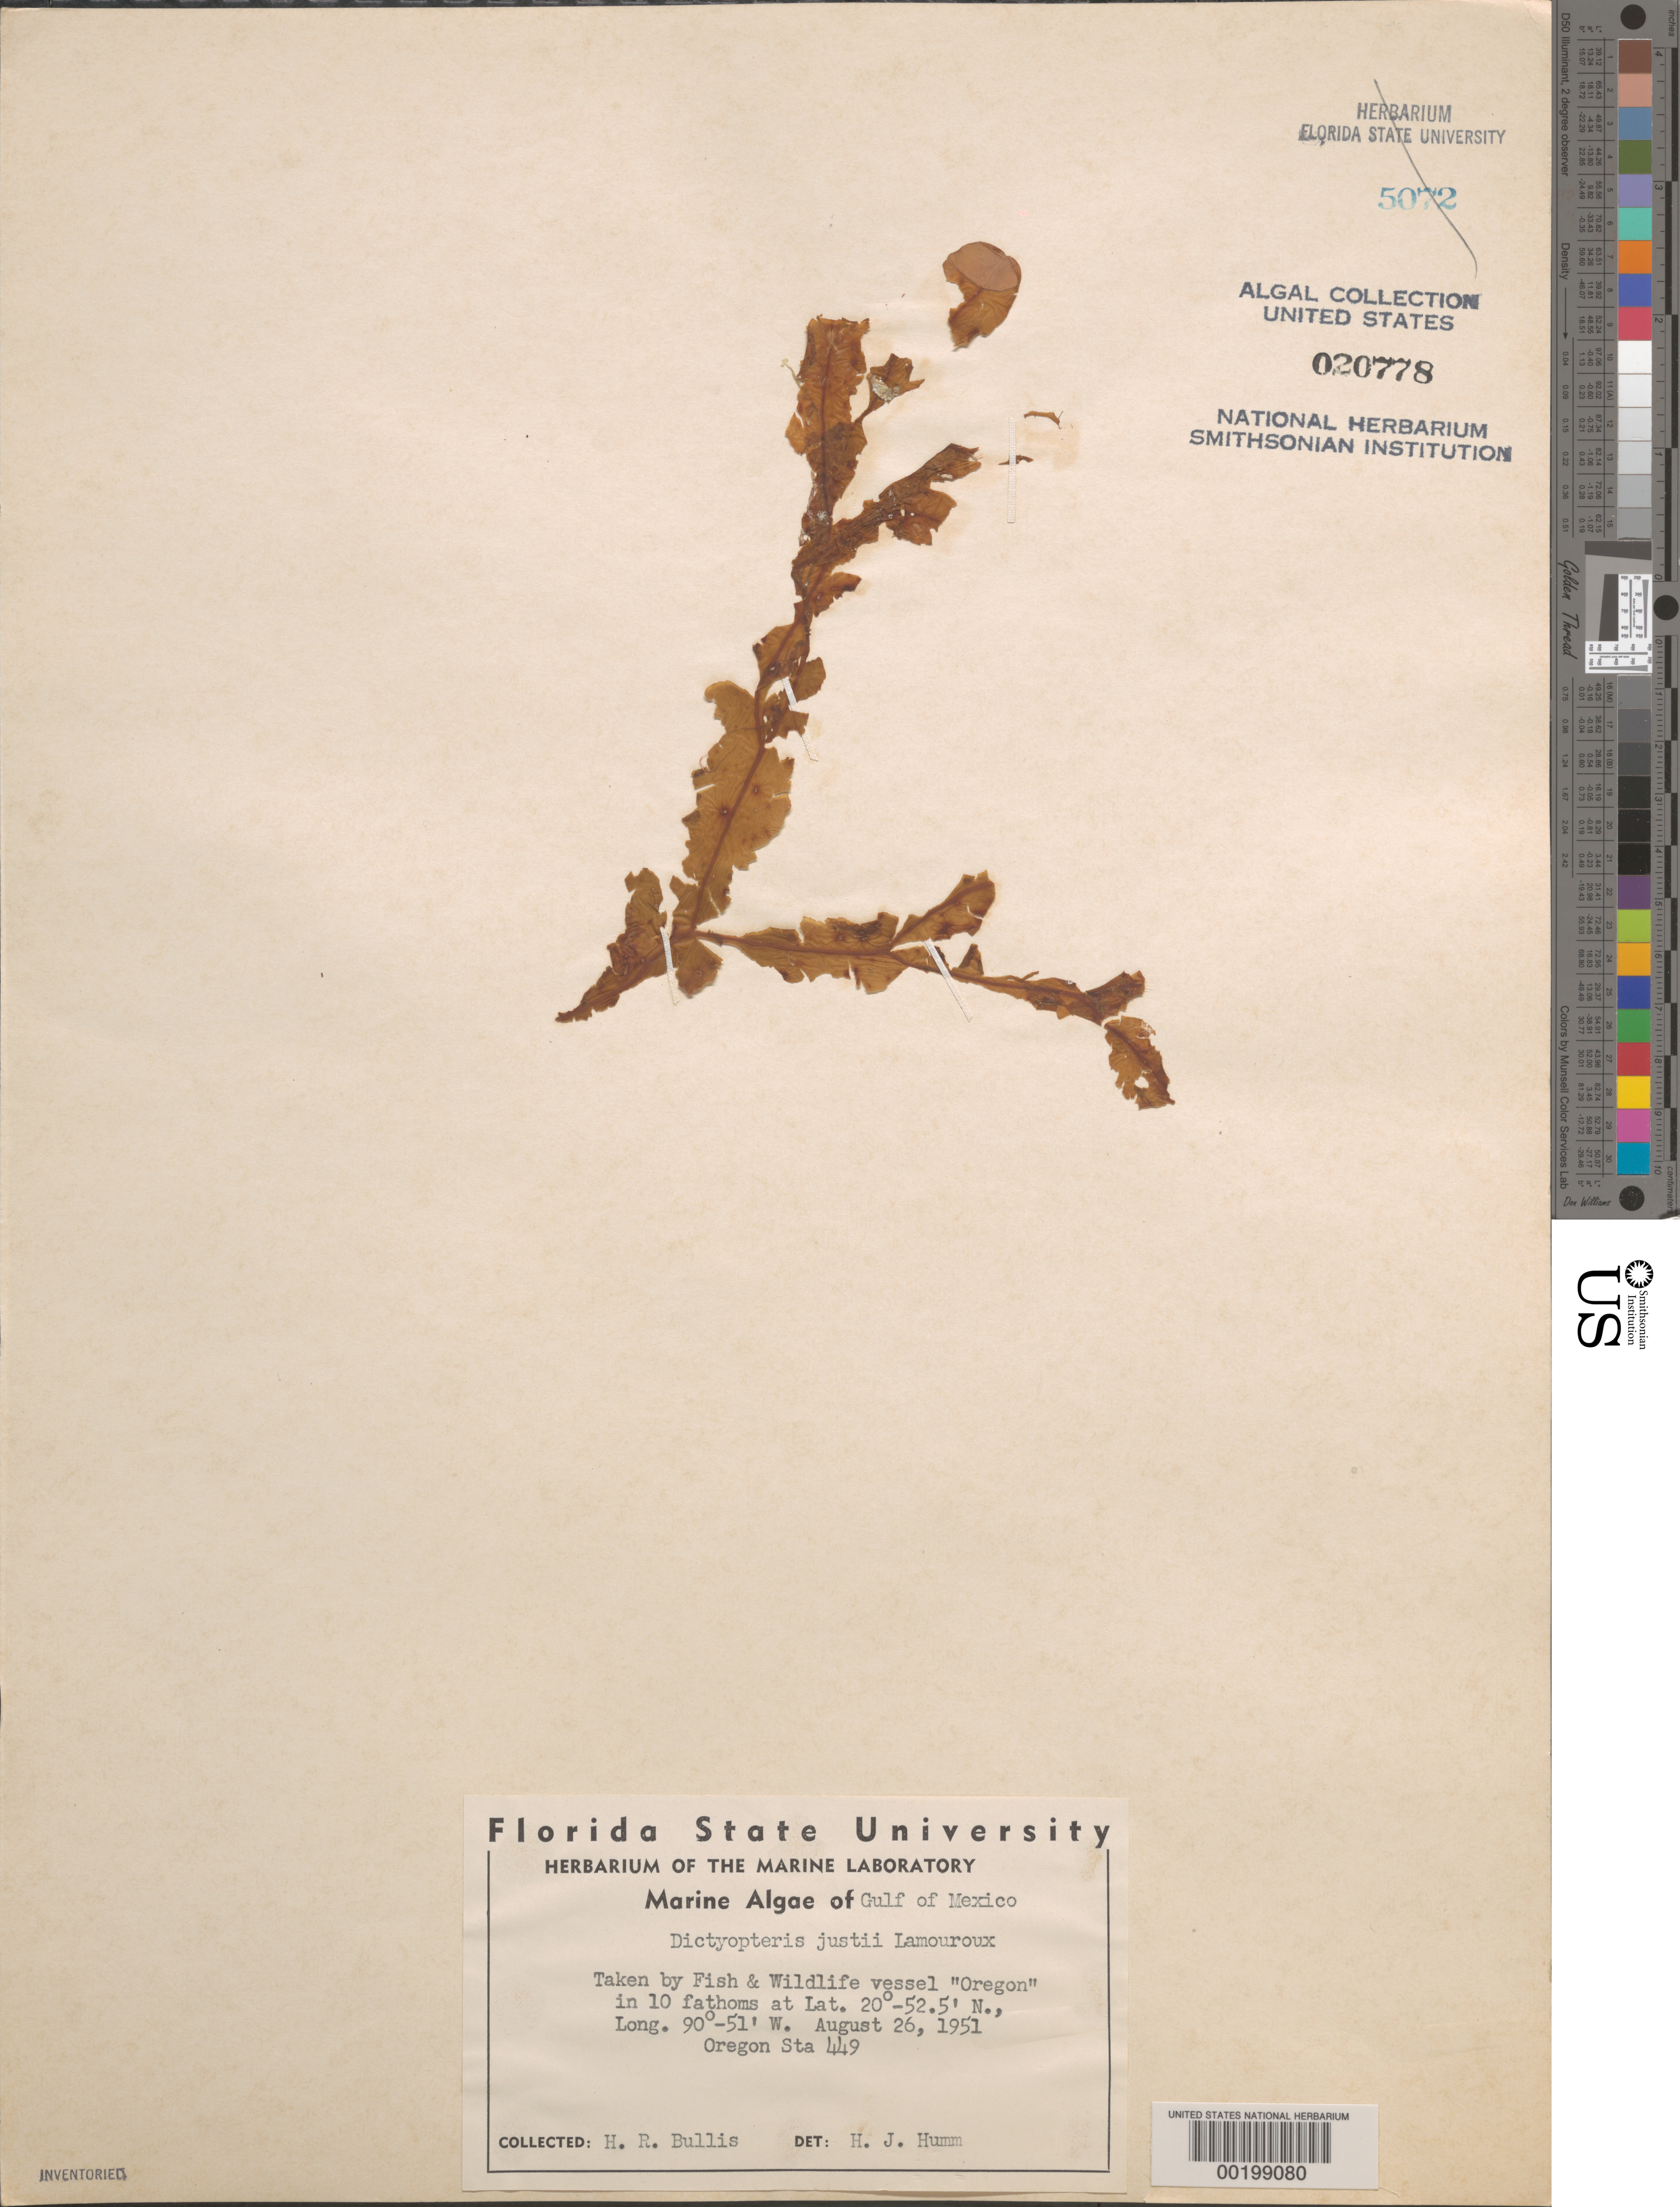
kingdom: Chromista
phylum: Ochrophyta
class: Phaeophyceae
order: Dictyotales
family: Dictyotaceae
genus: Dictyopteris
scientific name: Dictyopteris justii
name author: J.V.Lamouroux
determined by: Humm, Harold J.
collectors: H. Bullis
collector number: Station 449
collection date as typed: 26 Aug 1951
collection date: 1951-08-26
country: Mexico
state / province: Campeche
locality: Campeche Banks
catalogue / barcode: US 20778